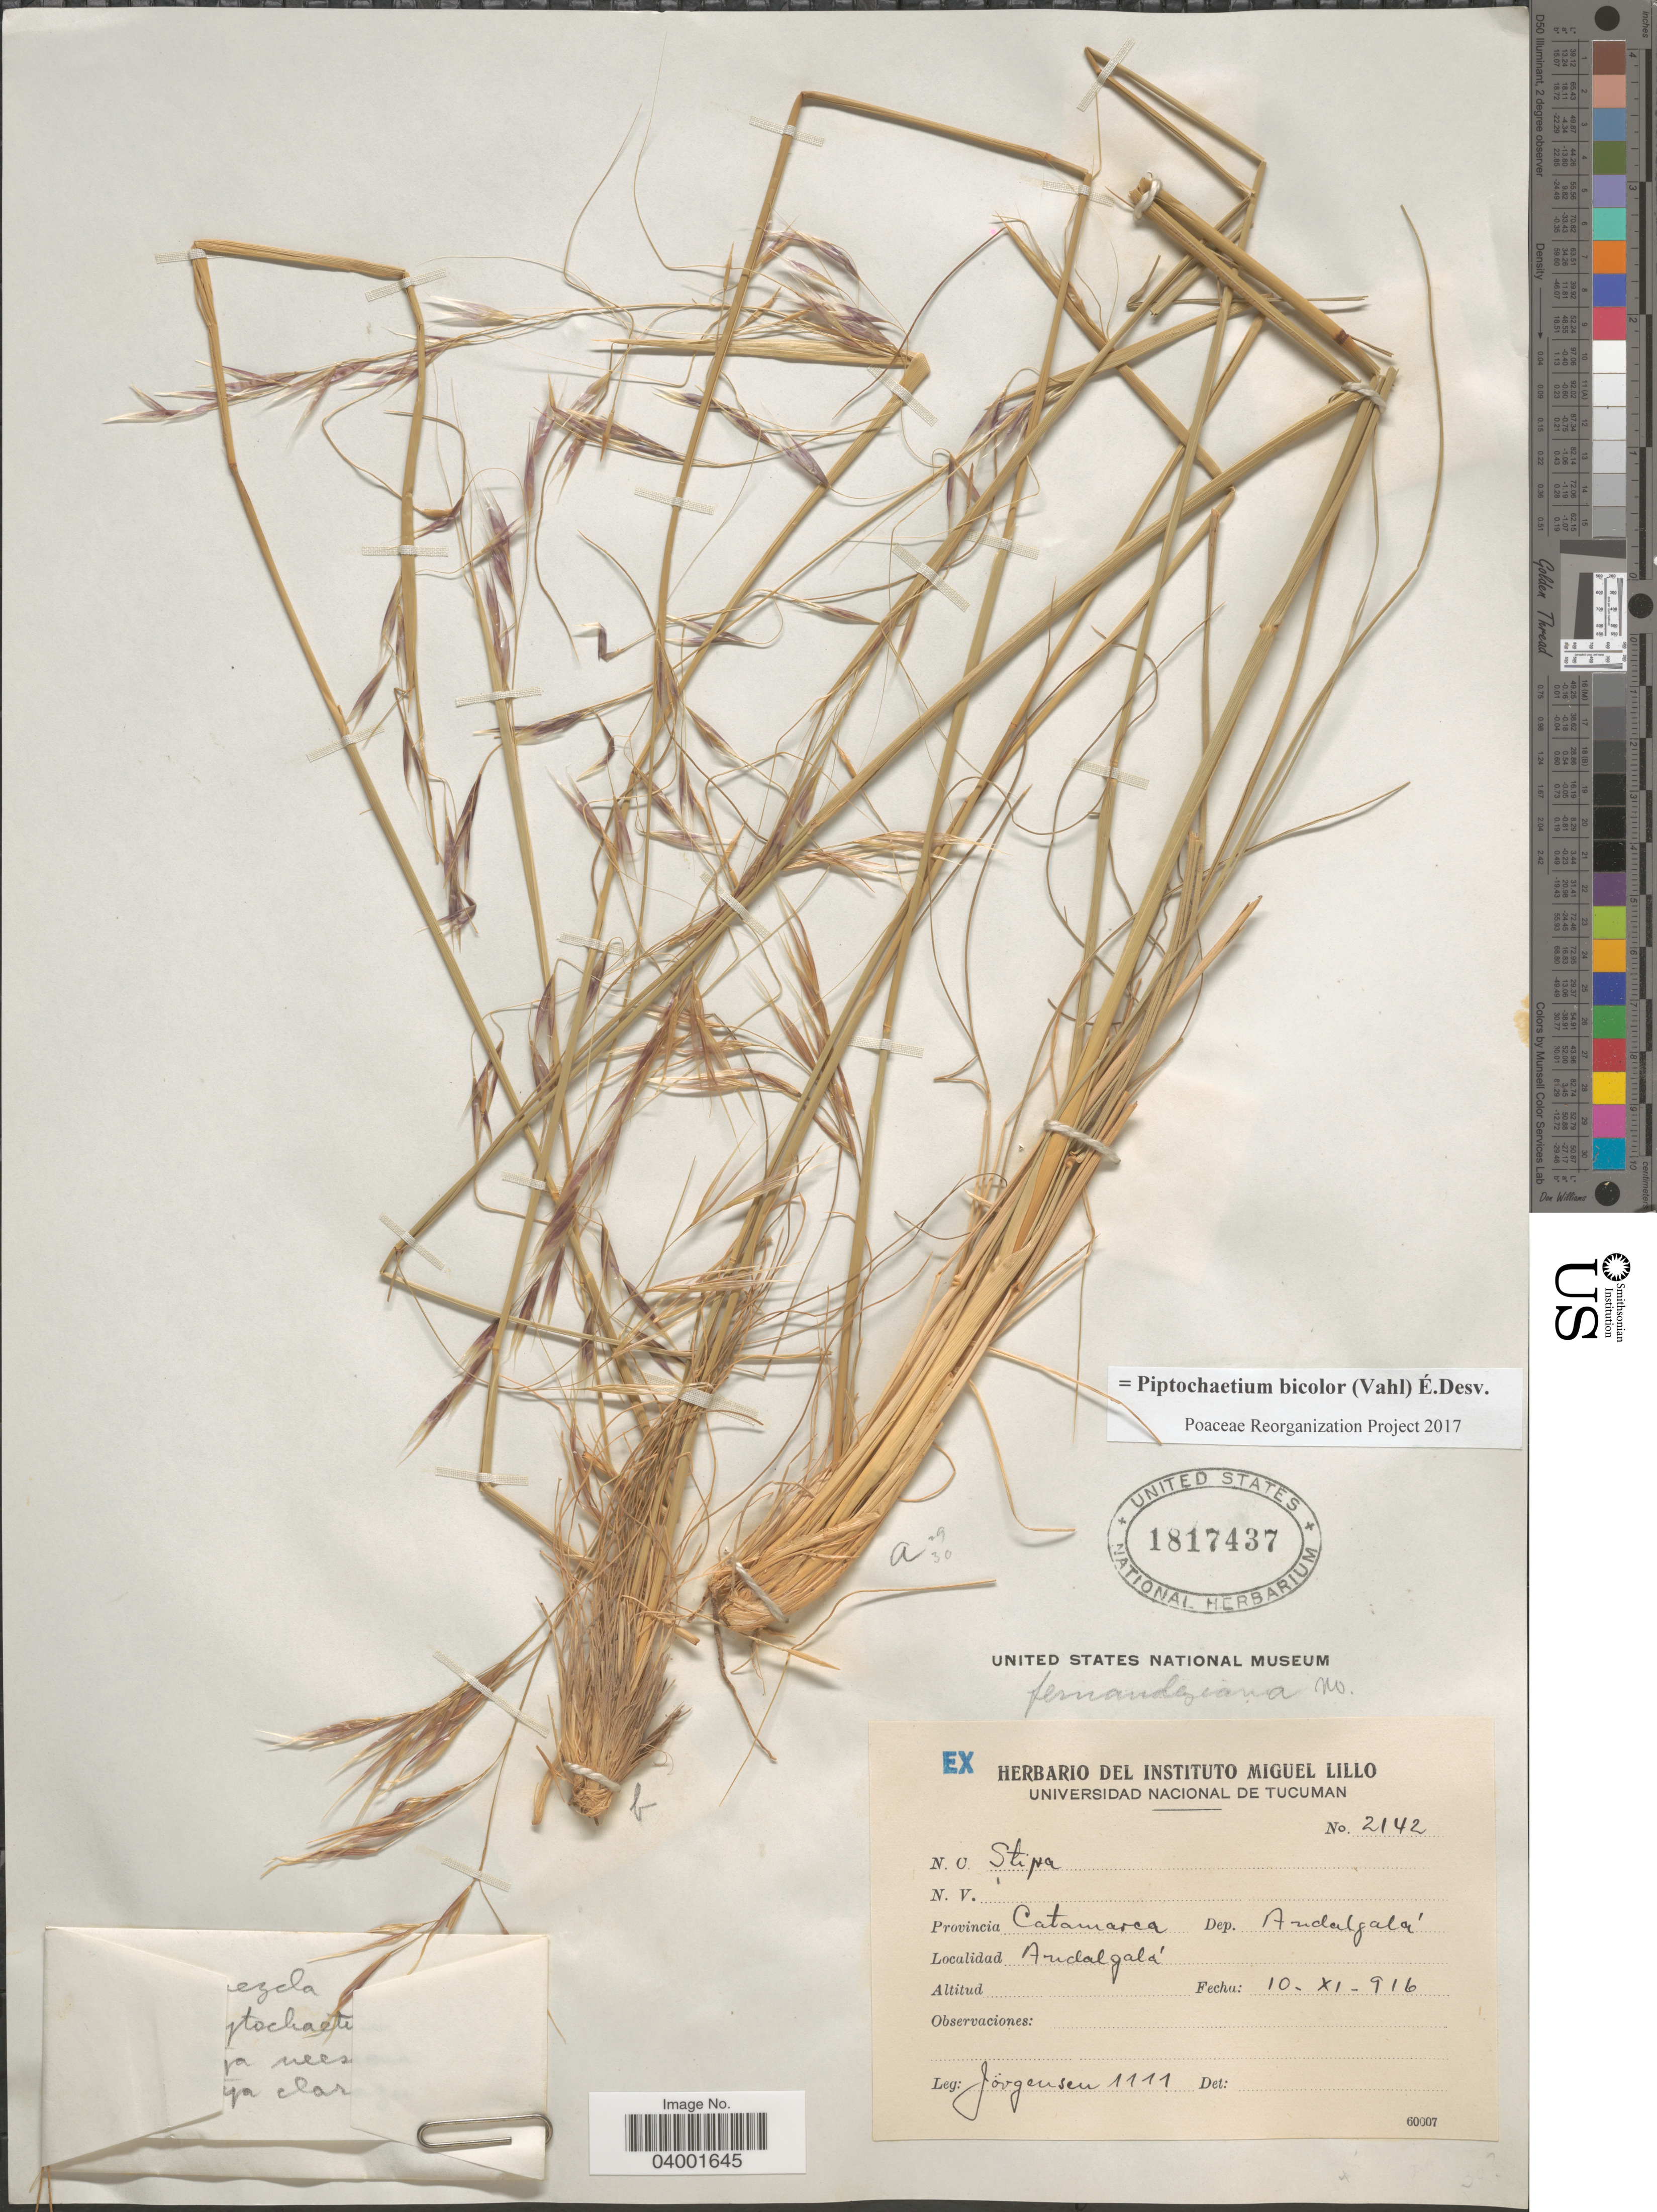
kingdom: Plantae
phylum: Tracheophyta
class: Liliopsida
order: Poales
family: Poaceae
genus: Piptochaetium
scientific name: Piptochaetium bicolor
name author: (Vahl) É. Desv.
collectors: Jorgensen, --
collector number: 2142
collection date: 1916-11-10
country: Argentina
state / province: Catamarca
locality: Dep. Andalgalá. Andalgalá.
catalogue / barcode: US 1817437